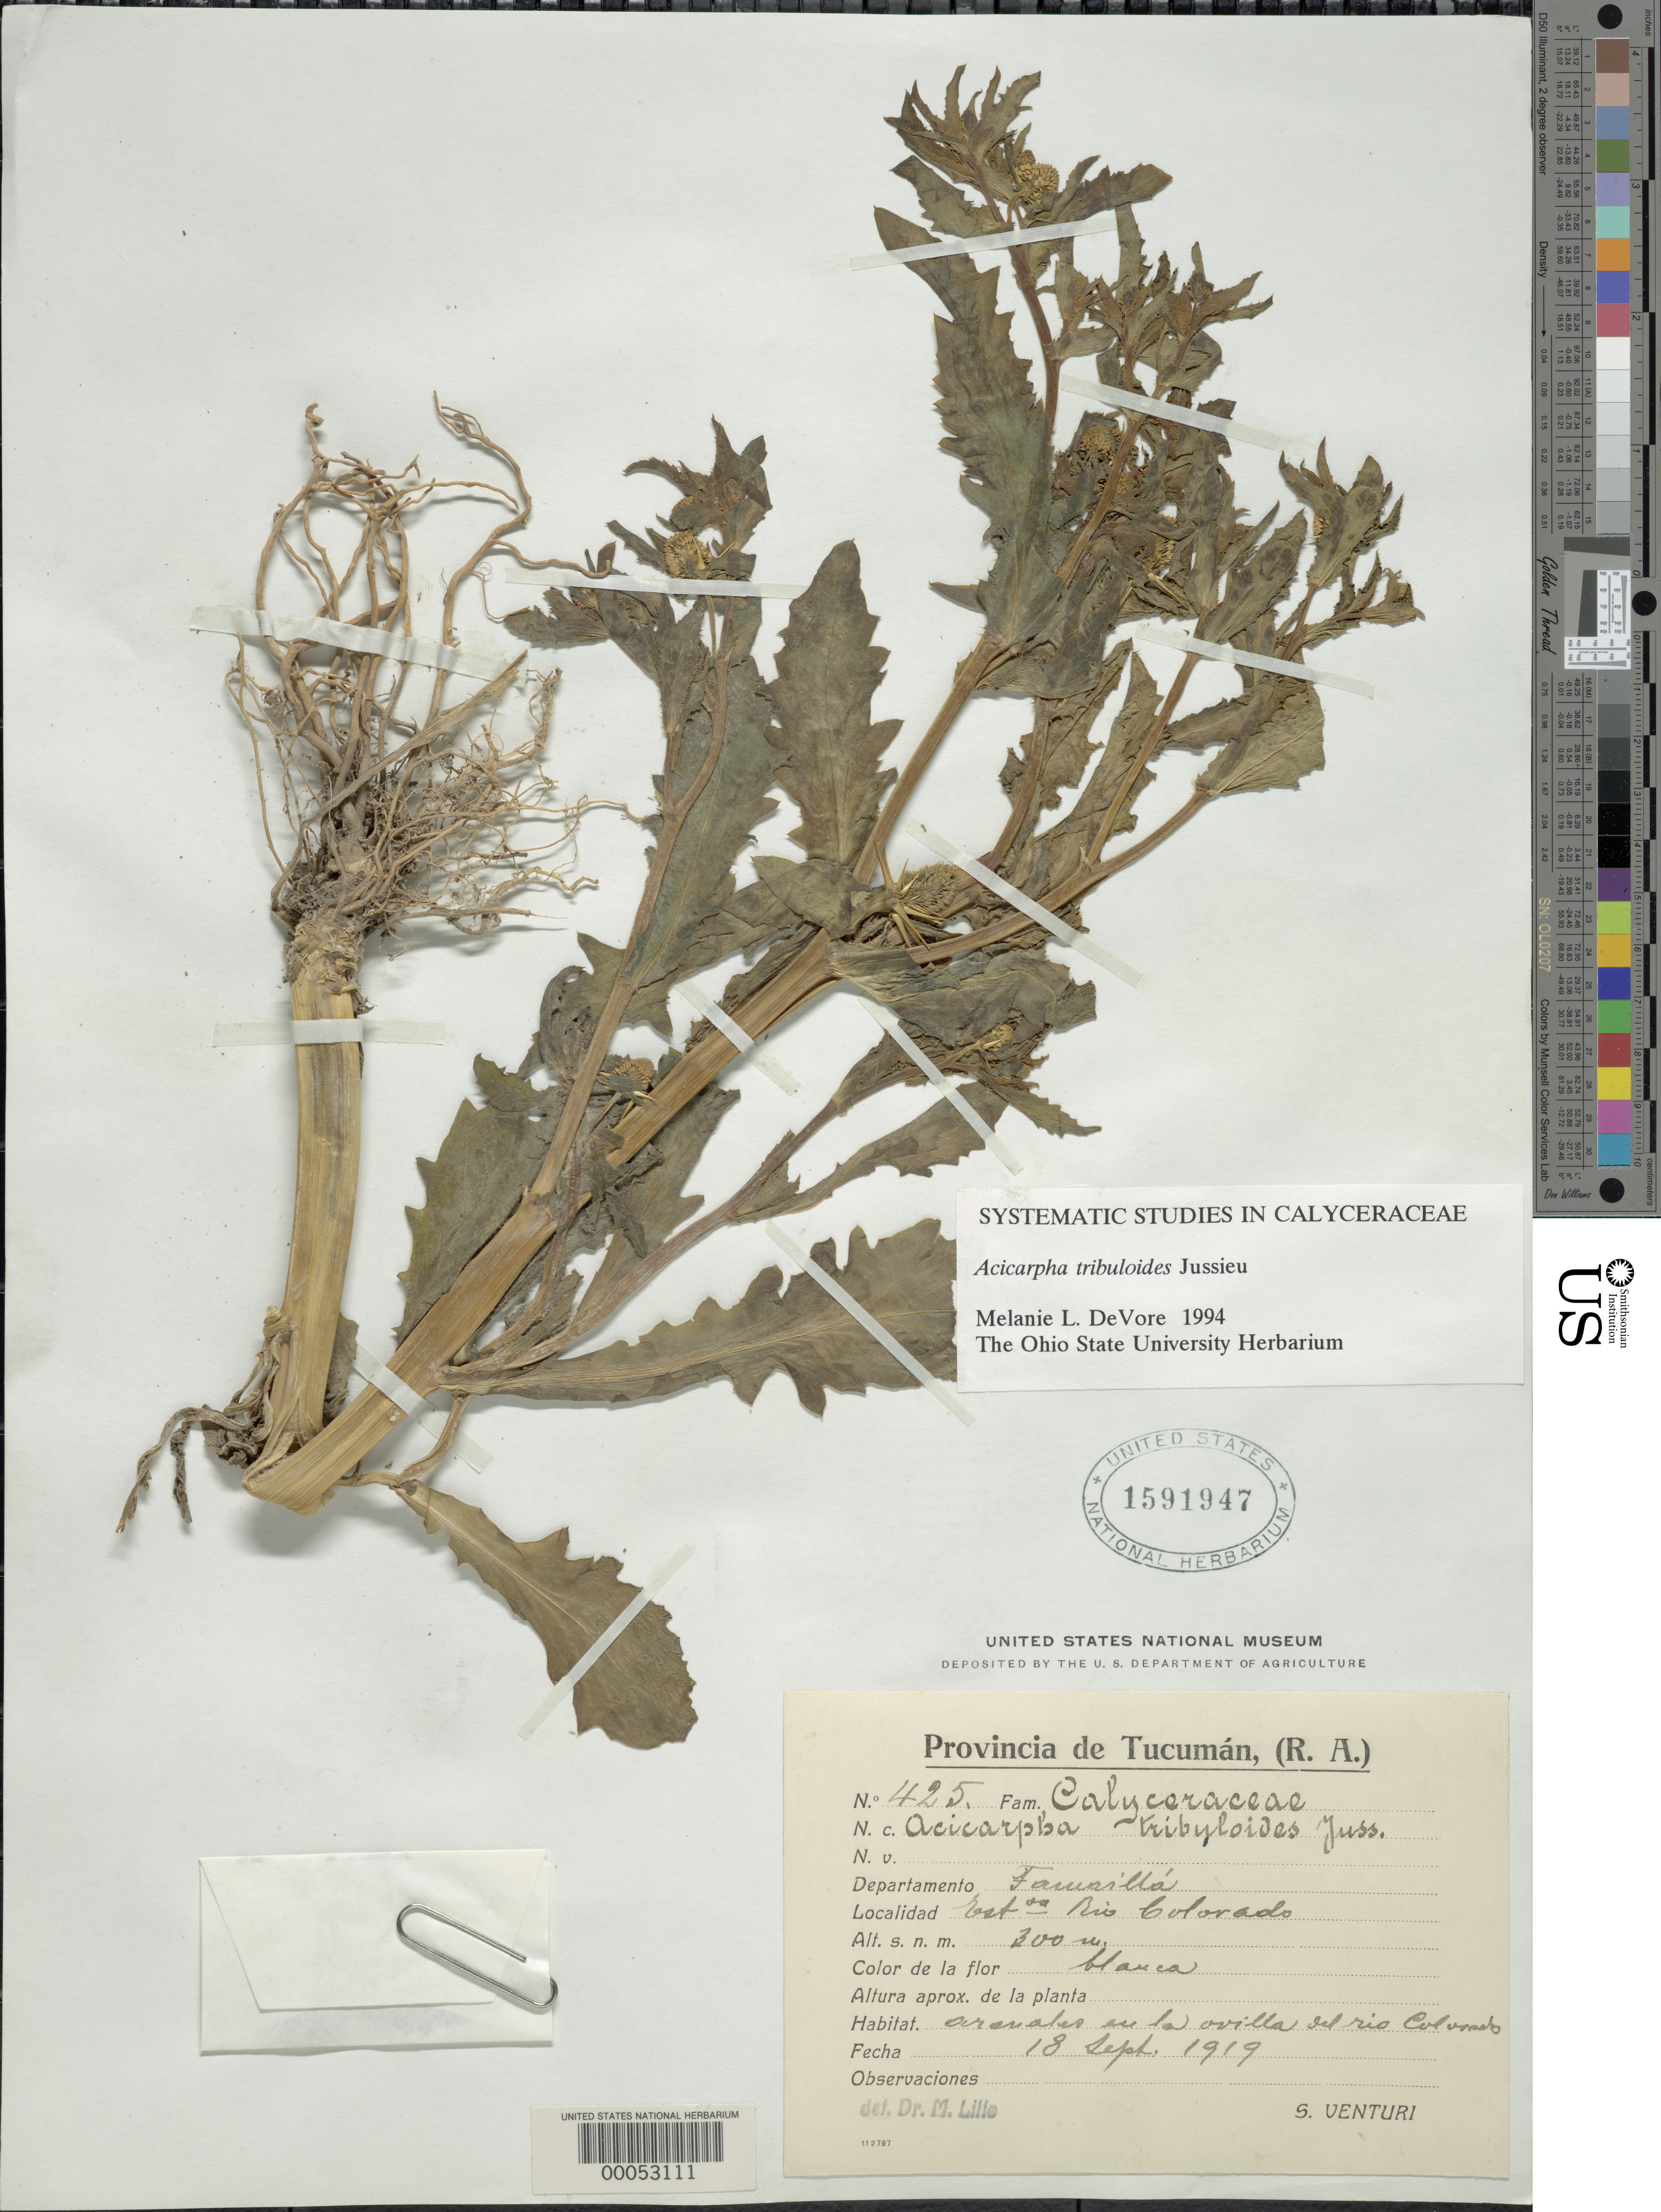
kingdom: Plantae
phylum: Tracheophyta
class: Magnoliopsida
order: Asterales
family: Calyceraceae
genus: Acicarpha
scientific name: Acicarpha tribuloides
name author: Juss.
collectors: S. Venturi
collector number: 425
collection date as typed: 18 Sep 1919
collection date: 1919-09-18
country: Argentina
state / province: Tucumán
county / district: Famaillá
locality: E of Rio Colorado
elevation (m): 300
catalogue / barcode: US 1591947